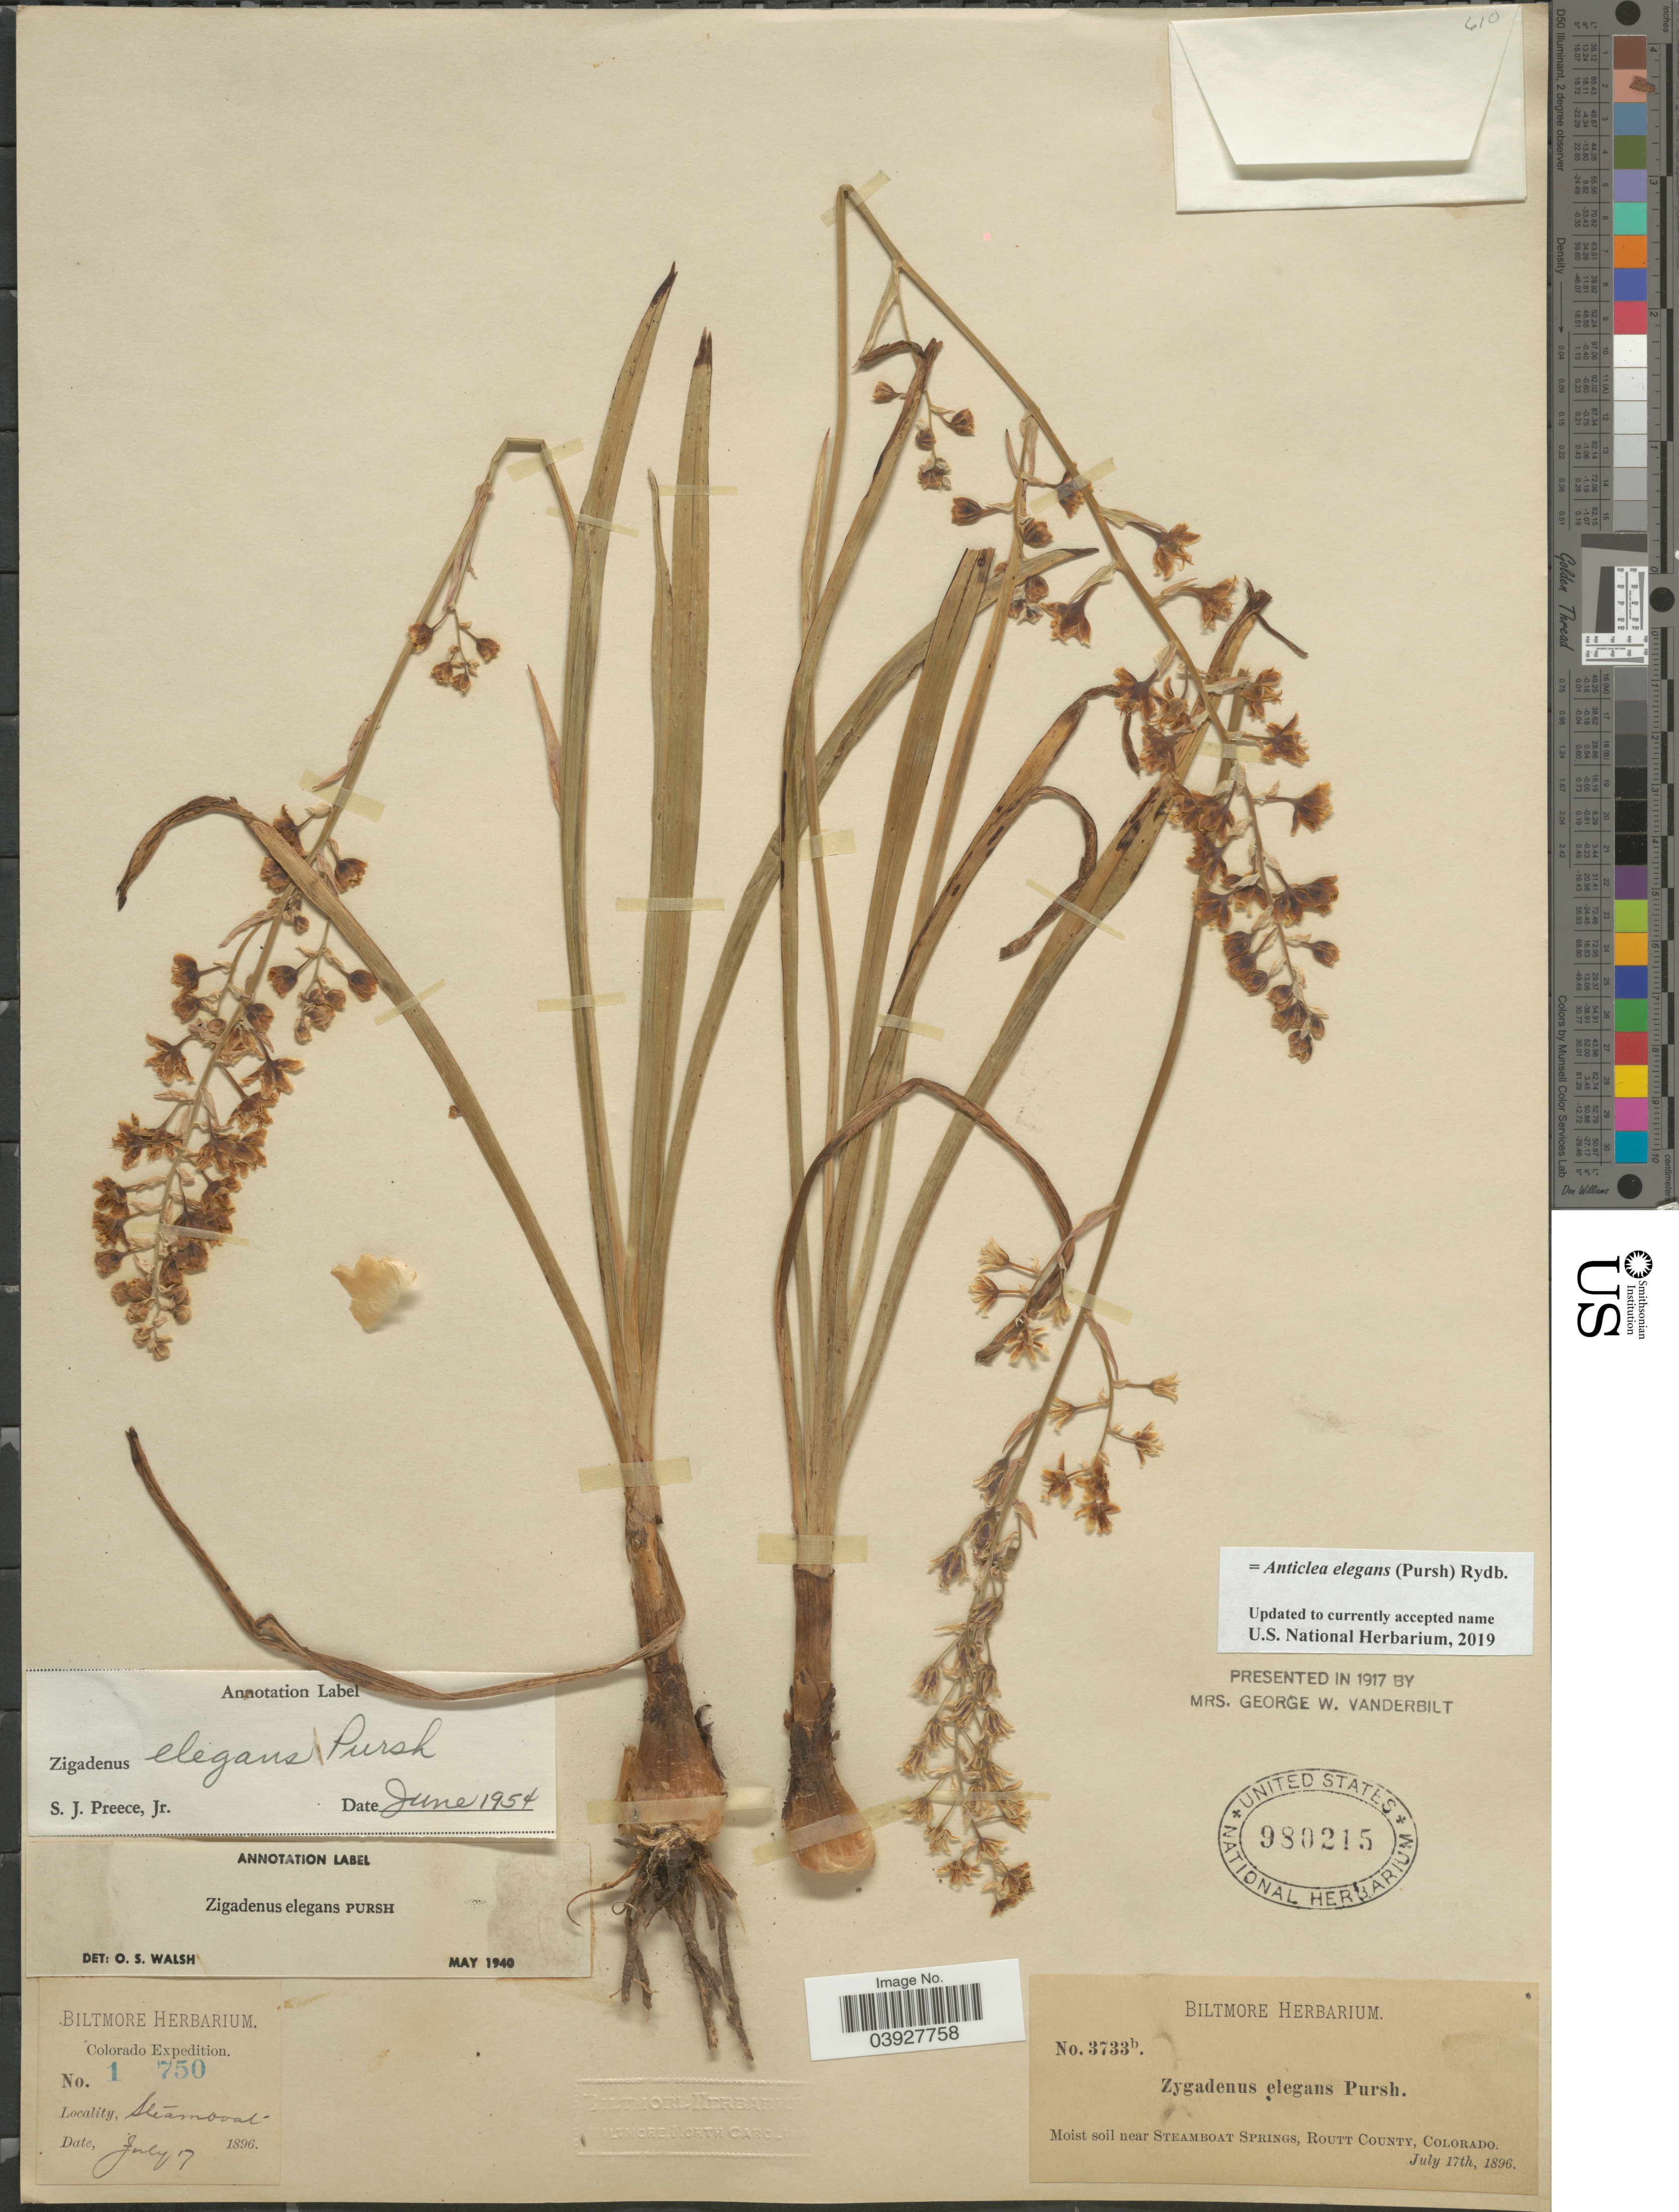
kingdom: Plantae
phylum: Tracheophyta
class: Liliopsida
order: Liliales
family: Melanthiaceae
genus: Anticlea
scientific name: Anticlea elegans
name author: (Pursh) Rydb.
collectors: ex herb. Biltmore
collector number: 1750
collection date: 1896-07-17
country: United States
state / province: Colorado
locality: Steamboat. Moist soil near Steamboat Springs, Routt County.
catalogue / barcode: US 980215